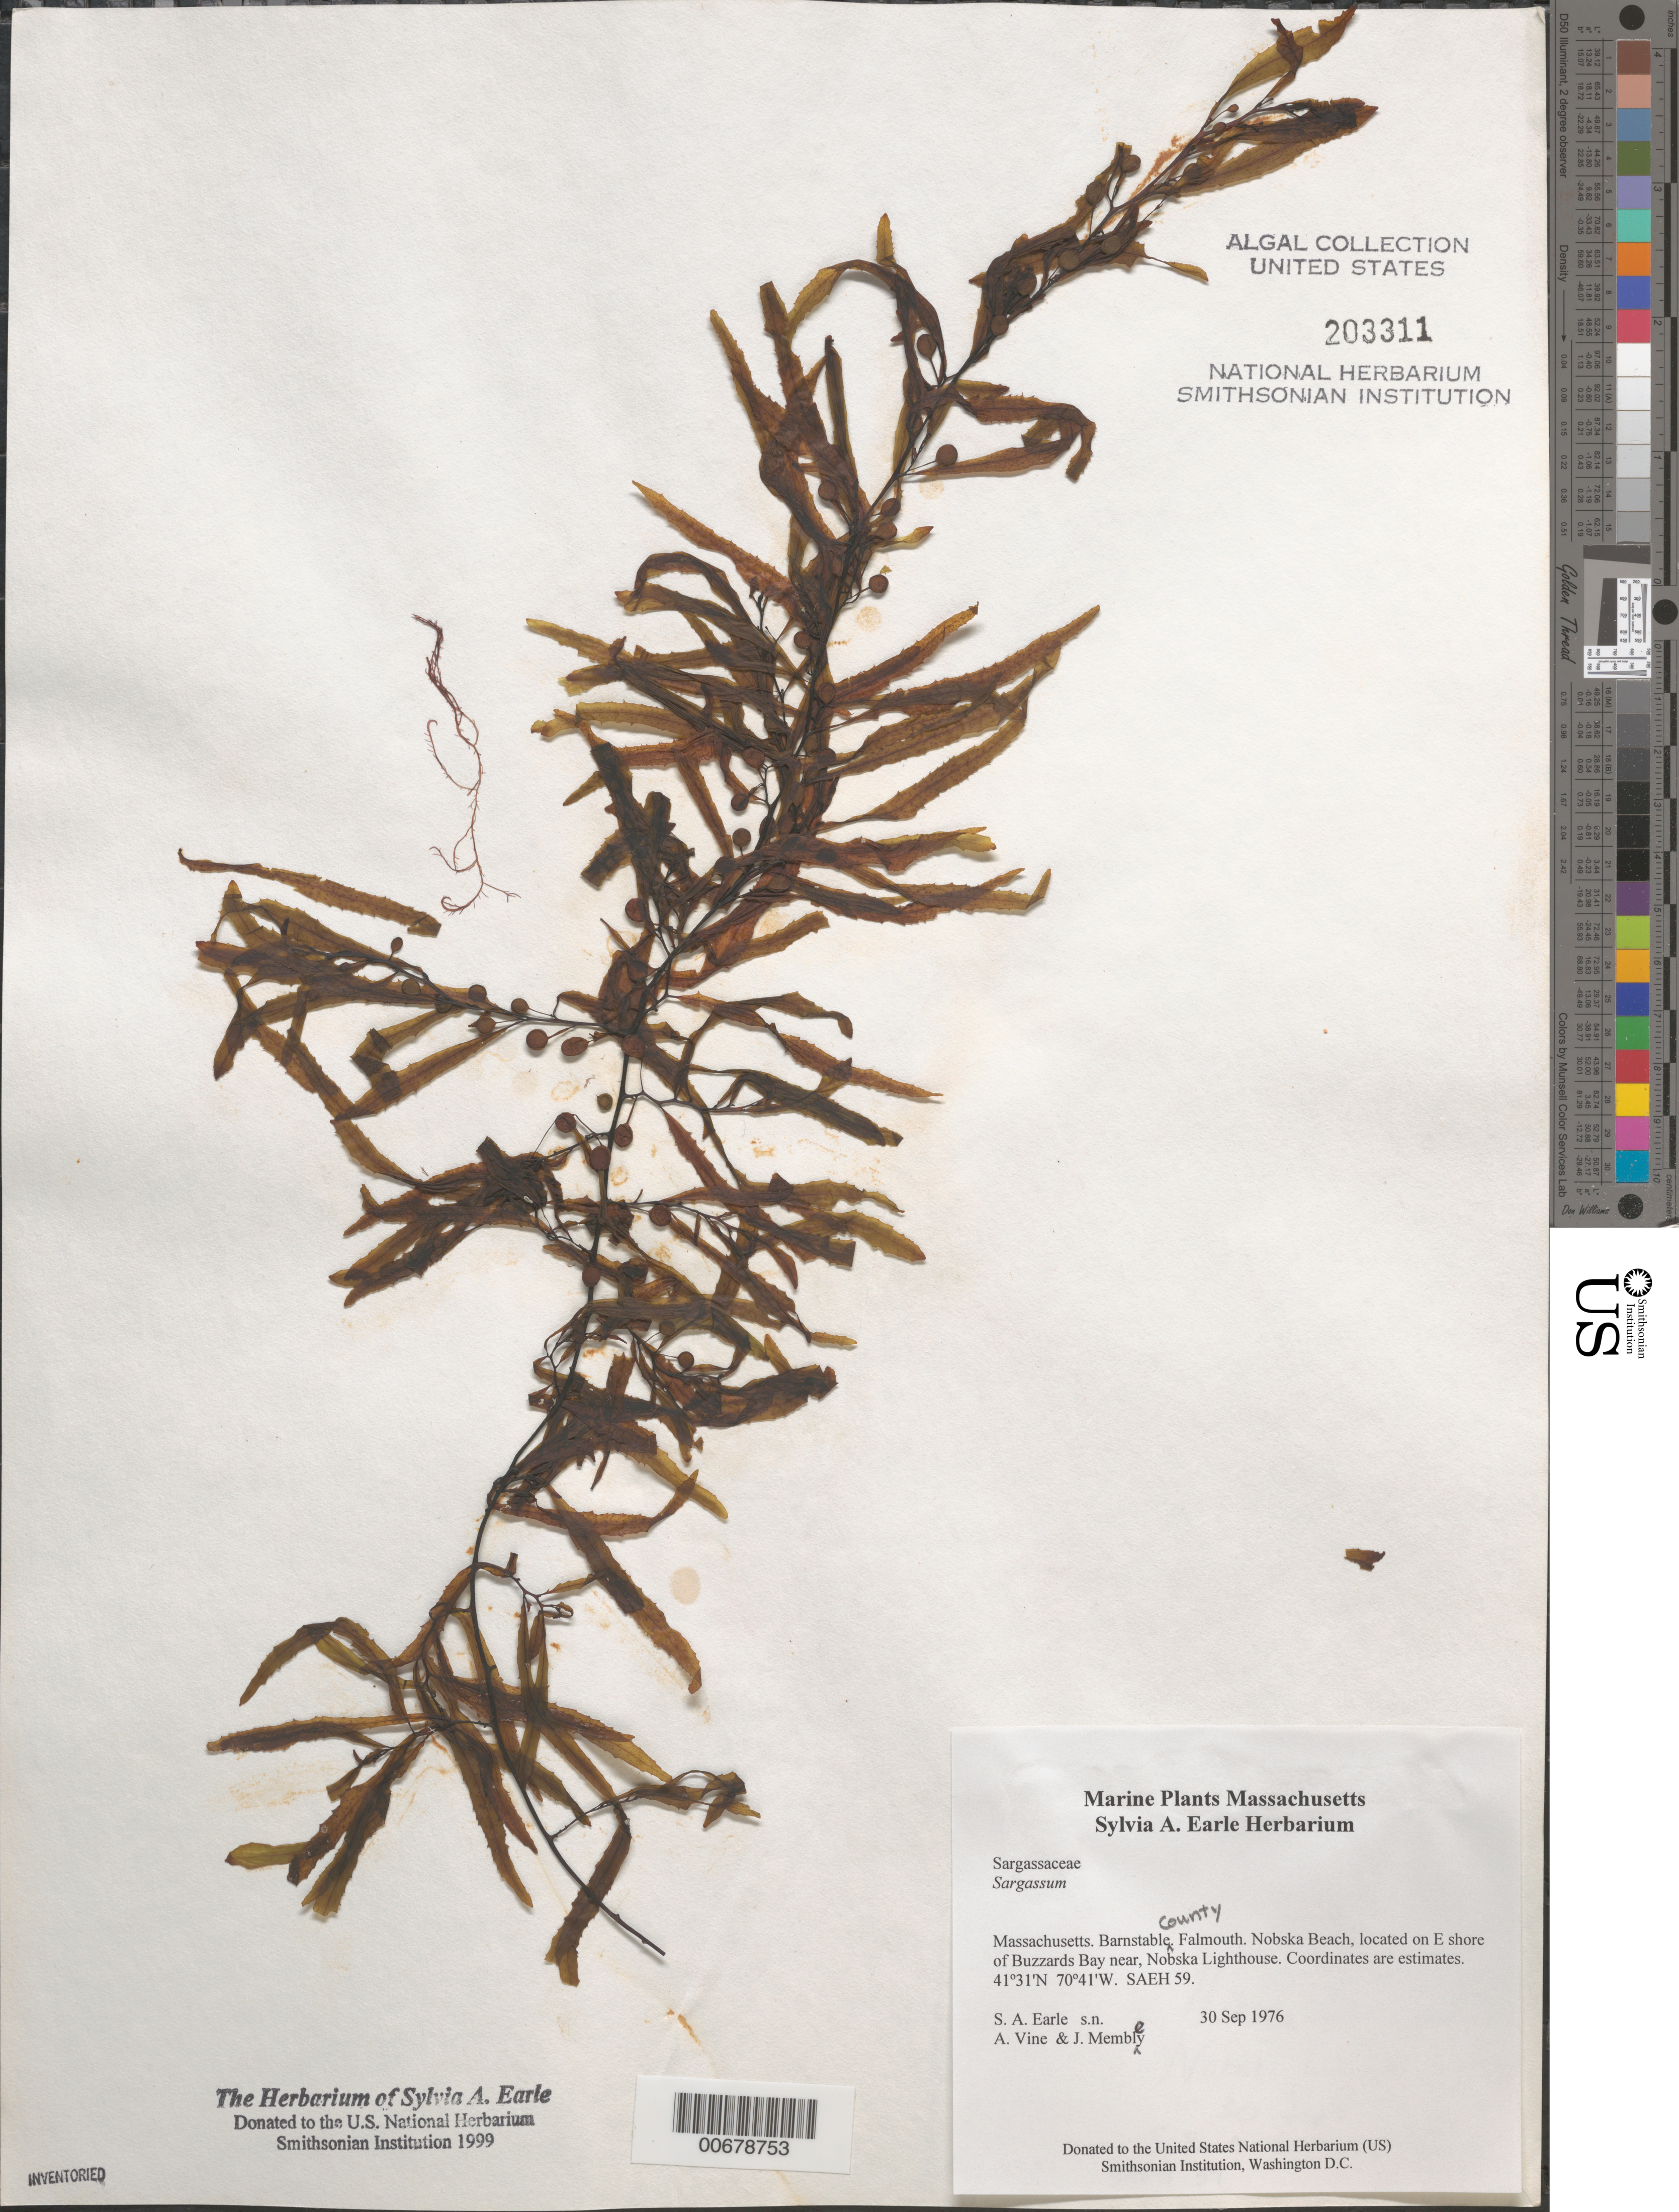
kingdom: Chromista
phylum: Ochrophyta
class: Phaeophyceae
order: Fucales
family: Sargassaceae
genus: Sargassum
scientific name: Sargassum sp.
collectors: S. A. Earle, A. Vine & J. Membley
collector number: SAEH 59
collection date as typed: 30 Sep 1976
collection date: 1976-09-30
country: United States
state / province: Massachusetts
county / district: Barnstable County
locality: Falmouth, Nobska Beach, near Nobska Lighthouse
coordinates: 41 31' N, 70 41' W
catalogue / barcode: US 203311